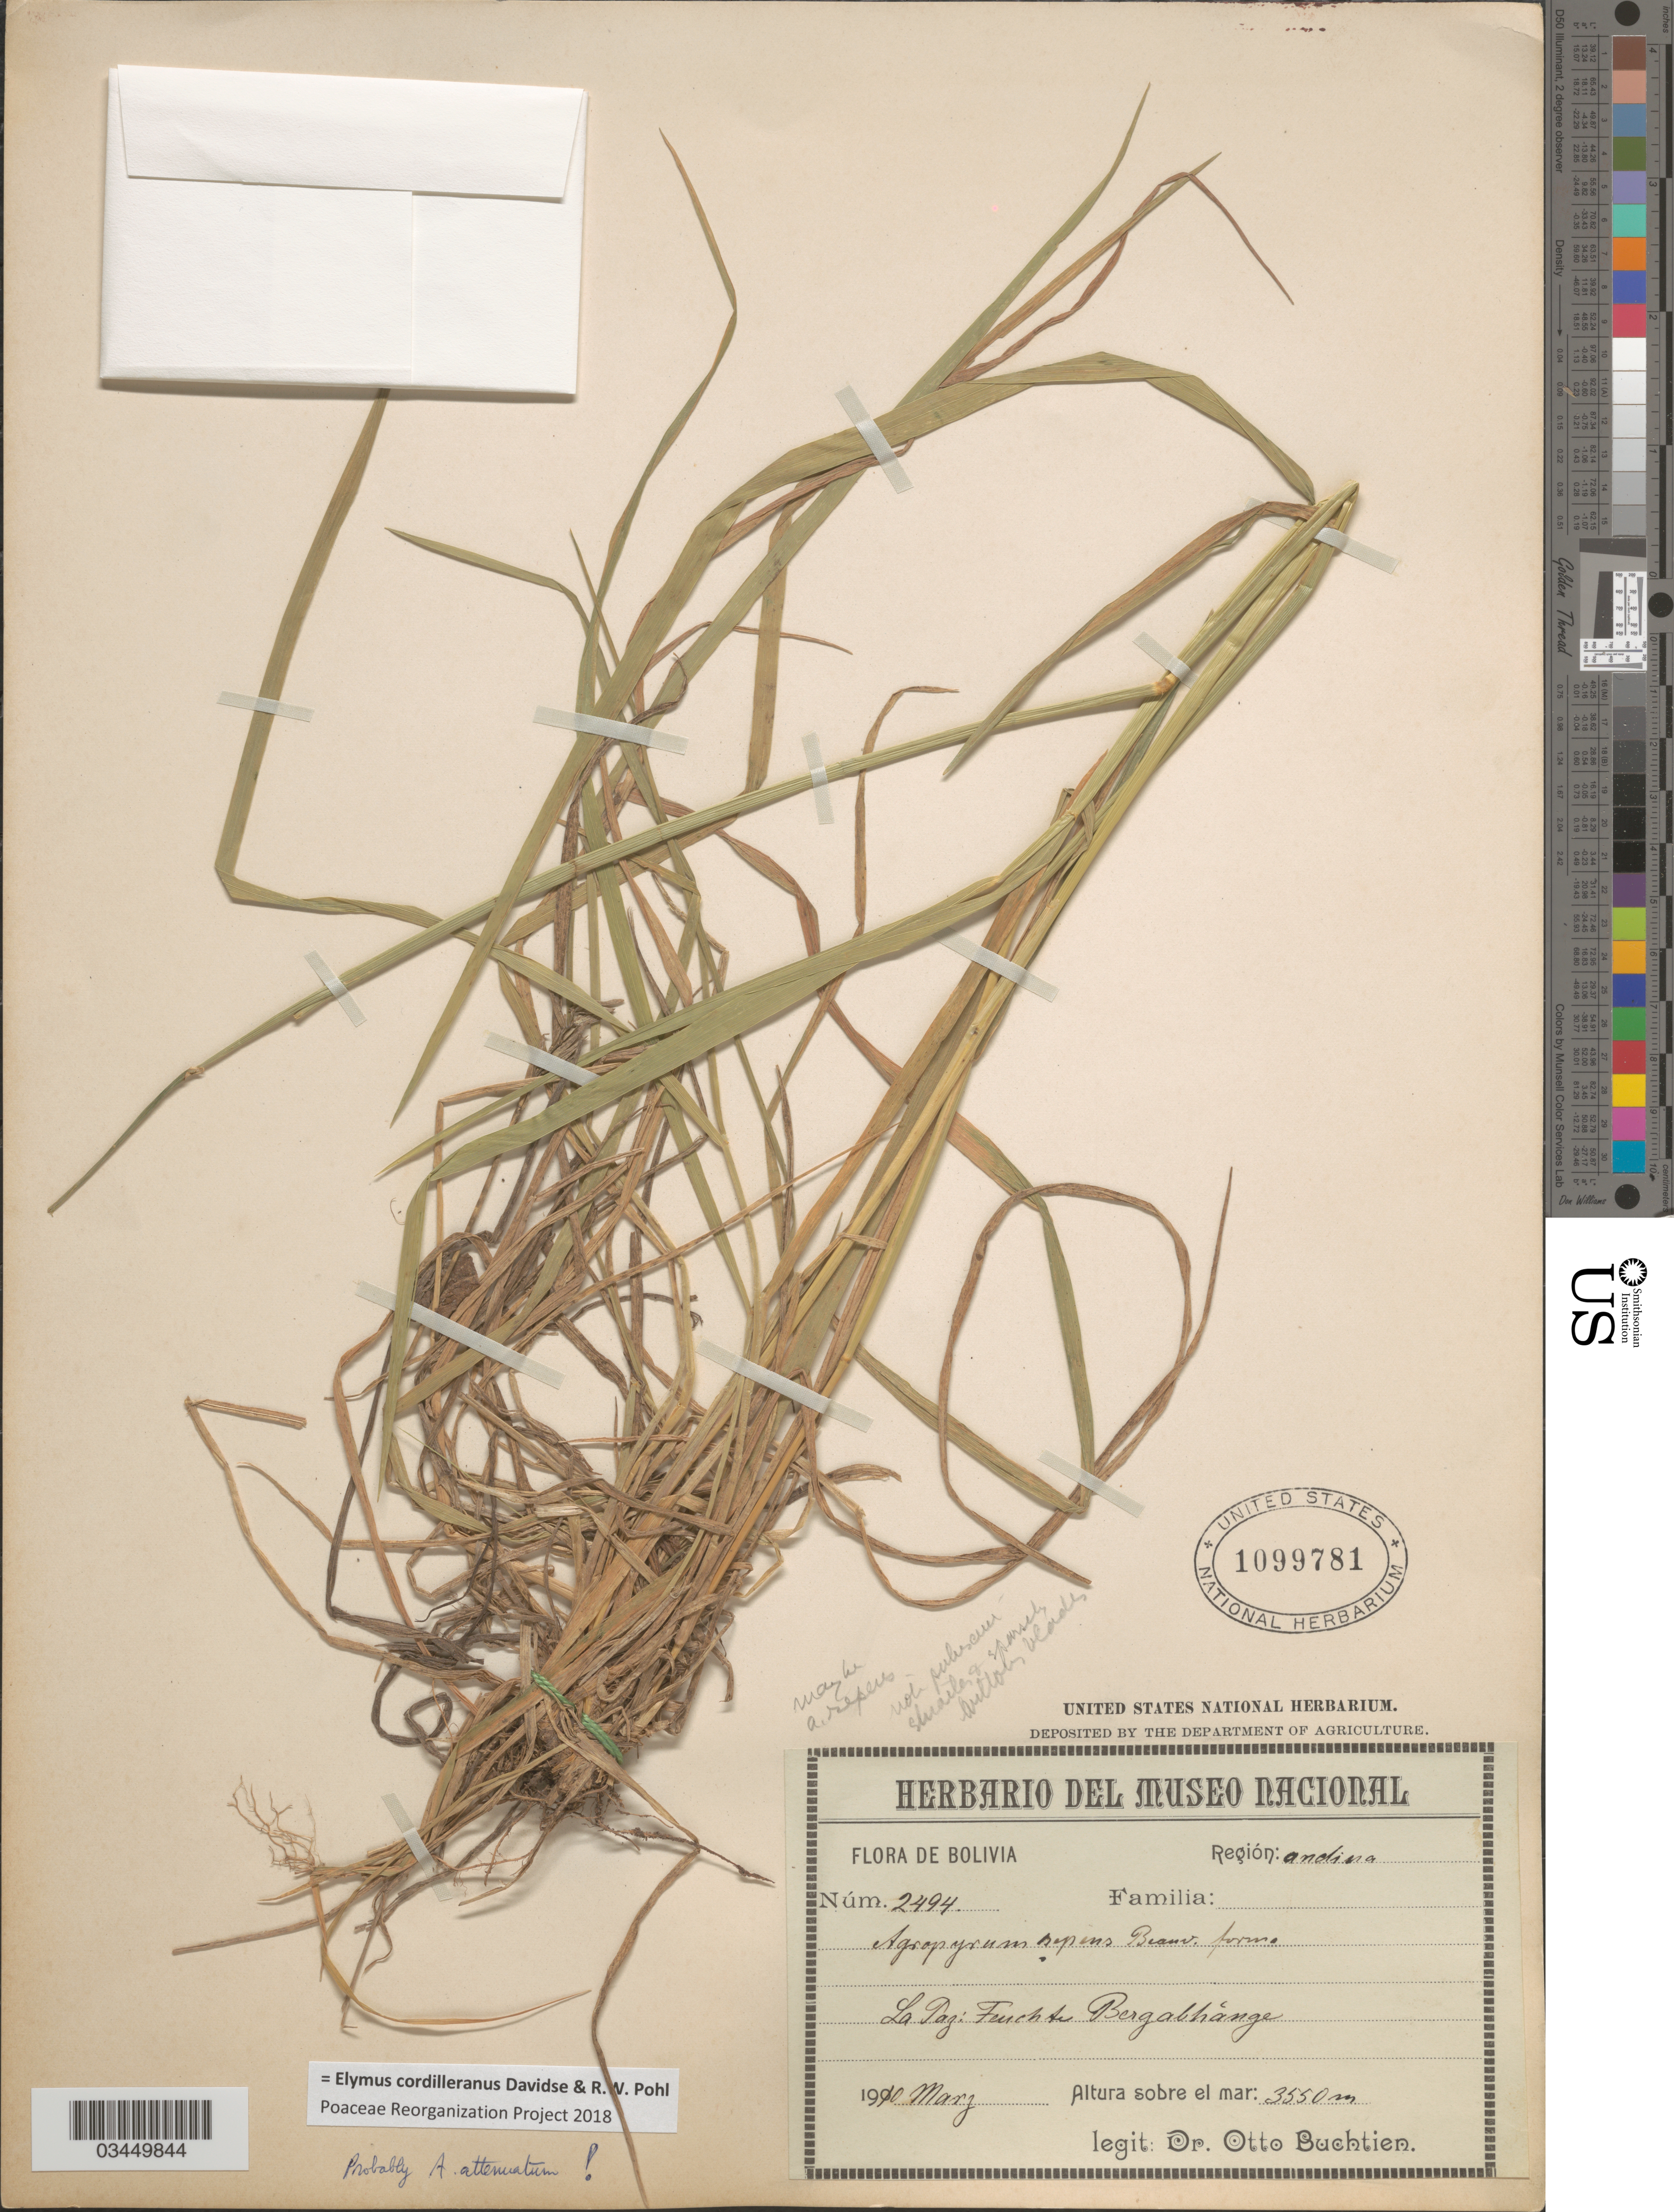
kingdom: Plantae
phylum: Tracheophyta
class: Liliopsida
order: Poales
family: Poaceae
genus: Elymus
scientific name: Elymus cordilleranus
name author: Davidse & R.W. Pohl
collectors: O. Buchtien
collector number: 2494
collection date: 1910-03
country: Bolivia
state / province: La Paz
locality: Región: andina. Feuchte Bergabhànge.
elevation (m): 3550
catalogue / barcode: US 1099781